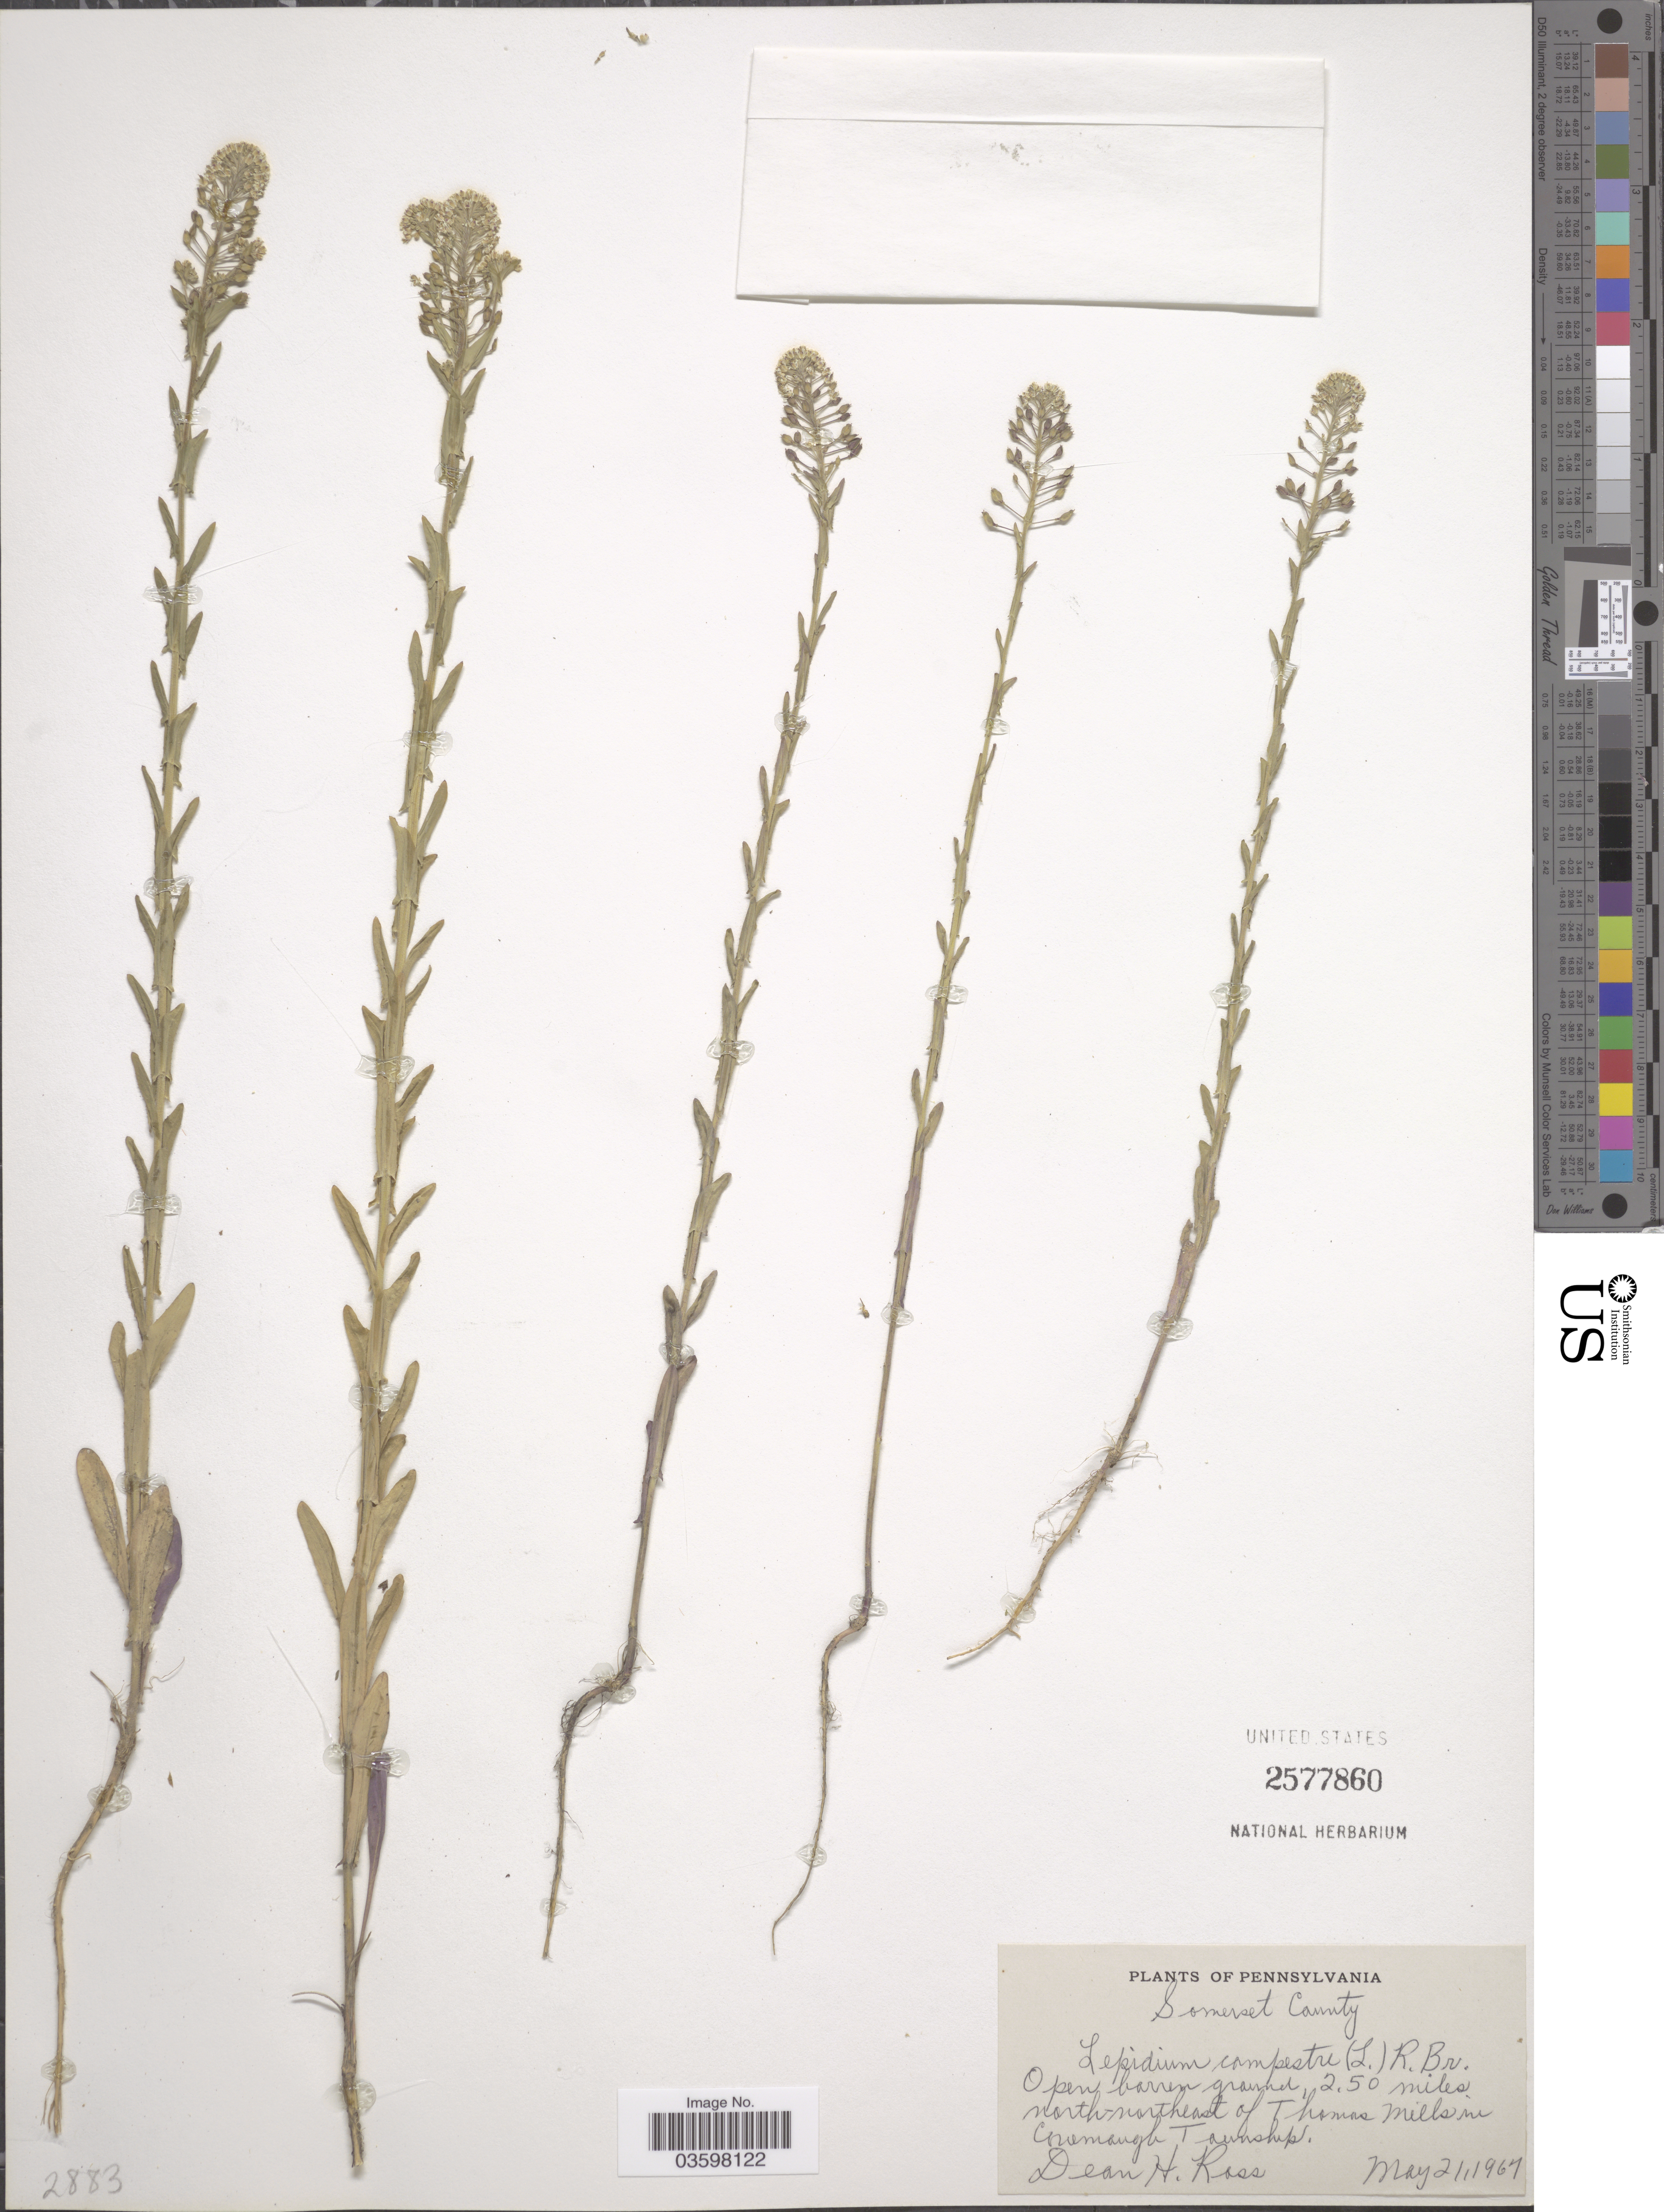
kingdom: Plantae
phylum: Tracheophyta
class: Magnoliopsida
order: Brassicales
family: Brassicaceae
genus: Lepidium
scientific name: Lepidium campestre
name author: (L.) W.T. Aiton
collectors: D. Ross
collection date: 1967-05-21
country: United States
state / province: Pennsylvania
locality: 2.50 miles north-northeast of Thomas Mills in Conemaugh Township.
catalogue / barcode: US 2577860